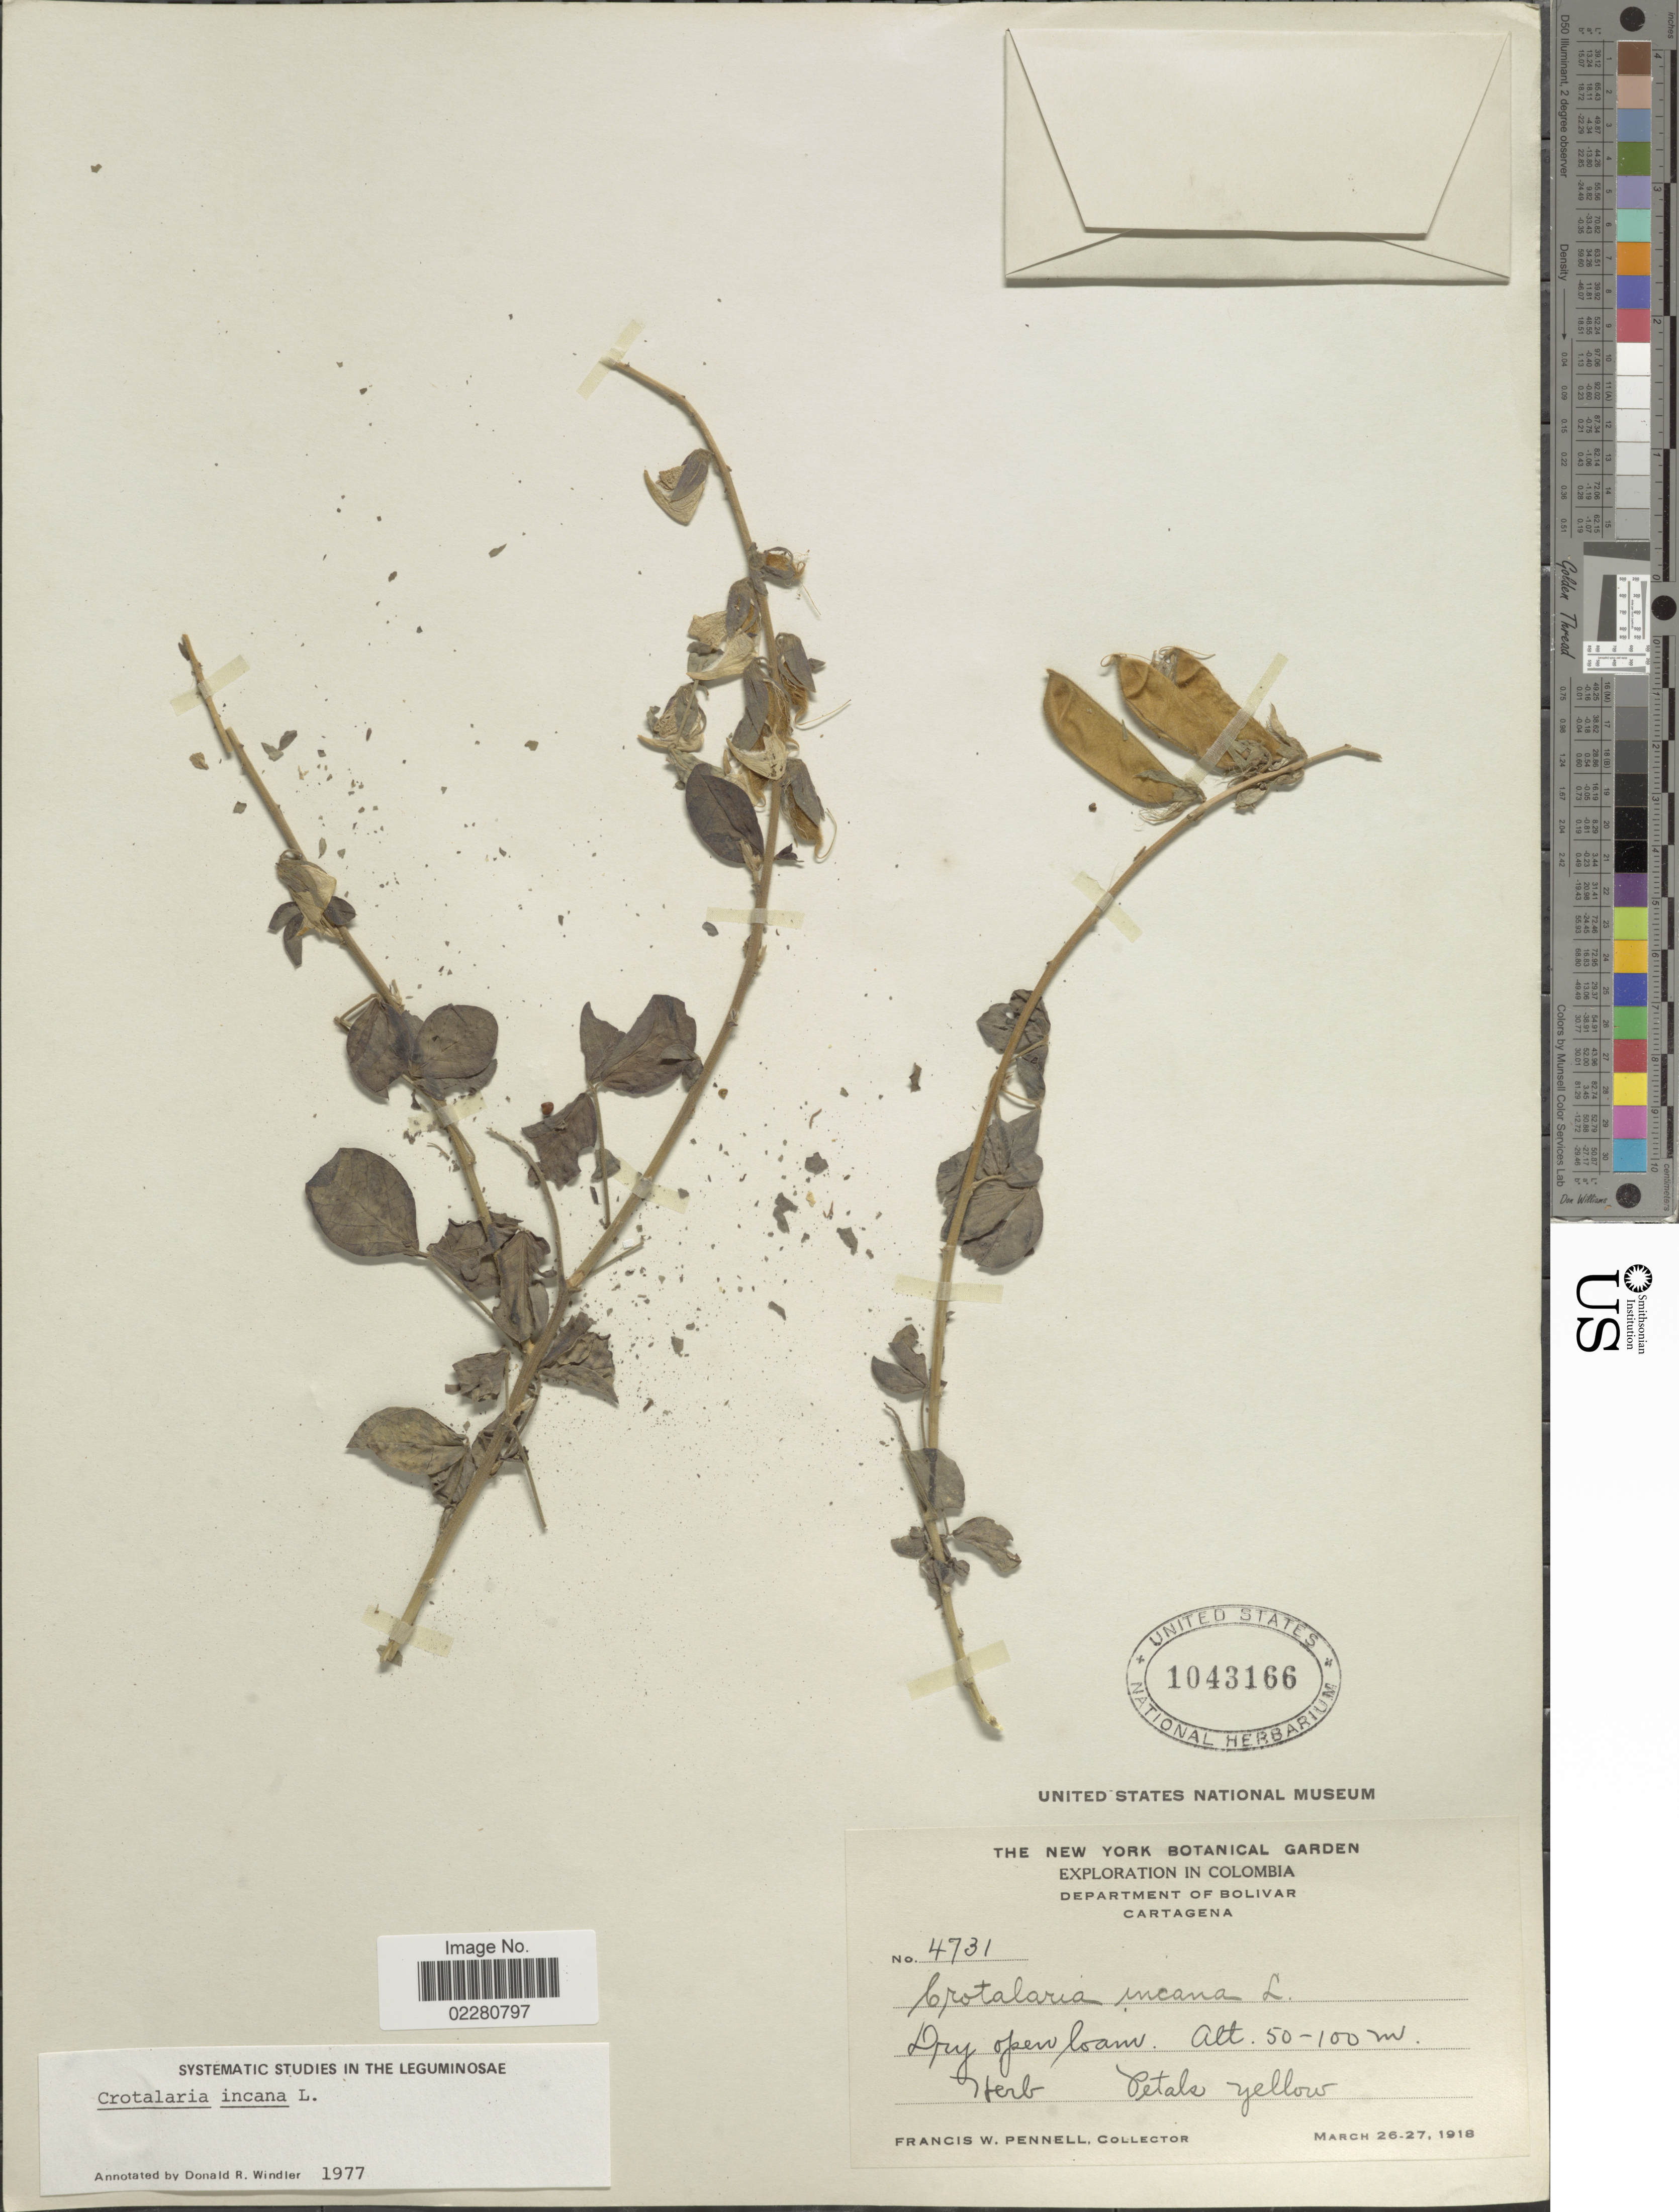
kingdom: Plantae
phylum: Tracheophyta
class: Magnoliopsida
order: Fabales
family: Fabaceae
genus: Crotalaria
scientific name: Crotalaria incana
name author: L.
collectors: F. W. Pennell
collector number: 4731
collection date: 1918-03-26/1918-03-27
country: Colombia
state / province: Bolívar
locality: Department of Bolivar. Cartagena. Dry open loam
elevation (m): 50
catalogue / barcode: US 1043166